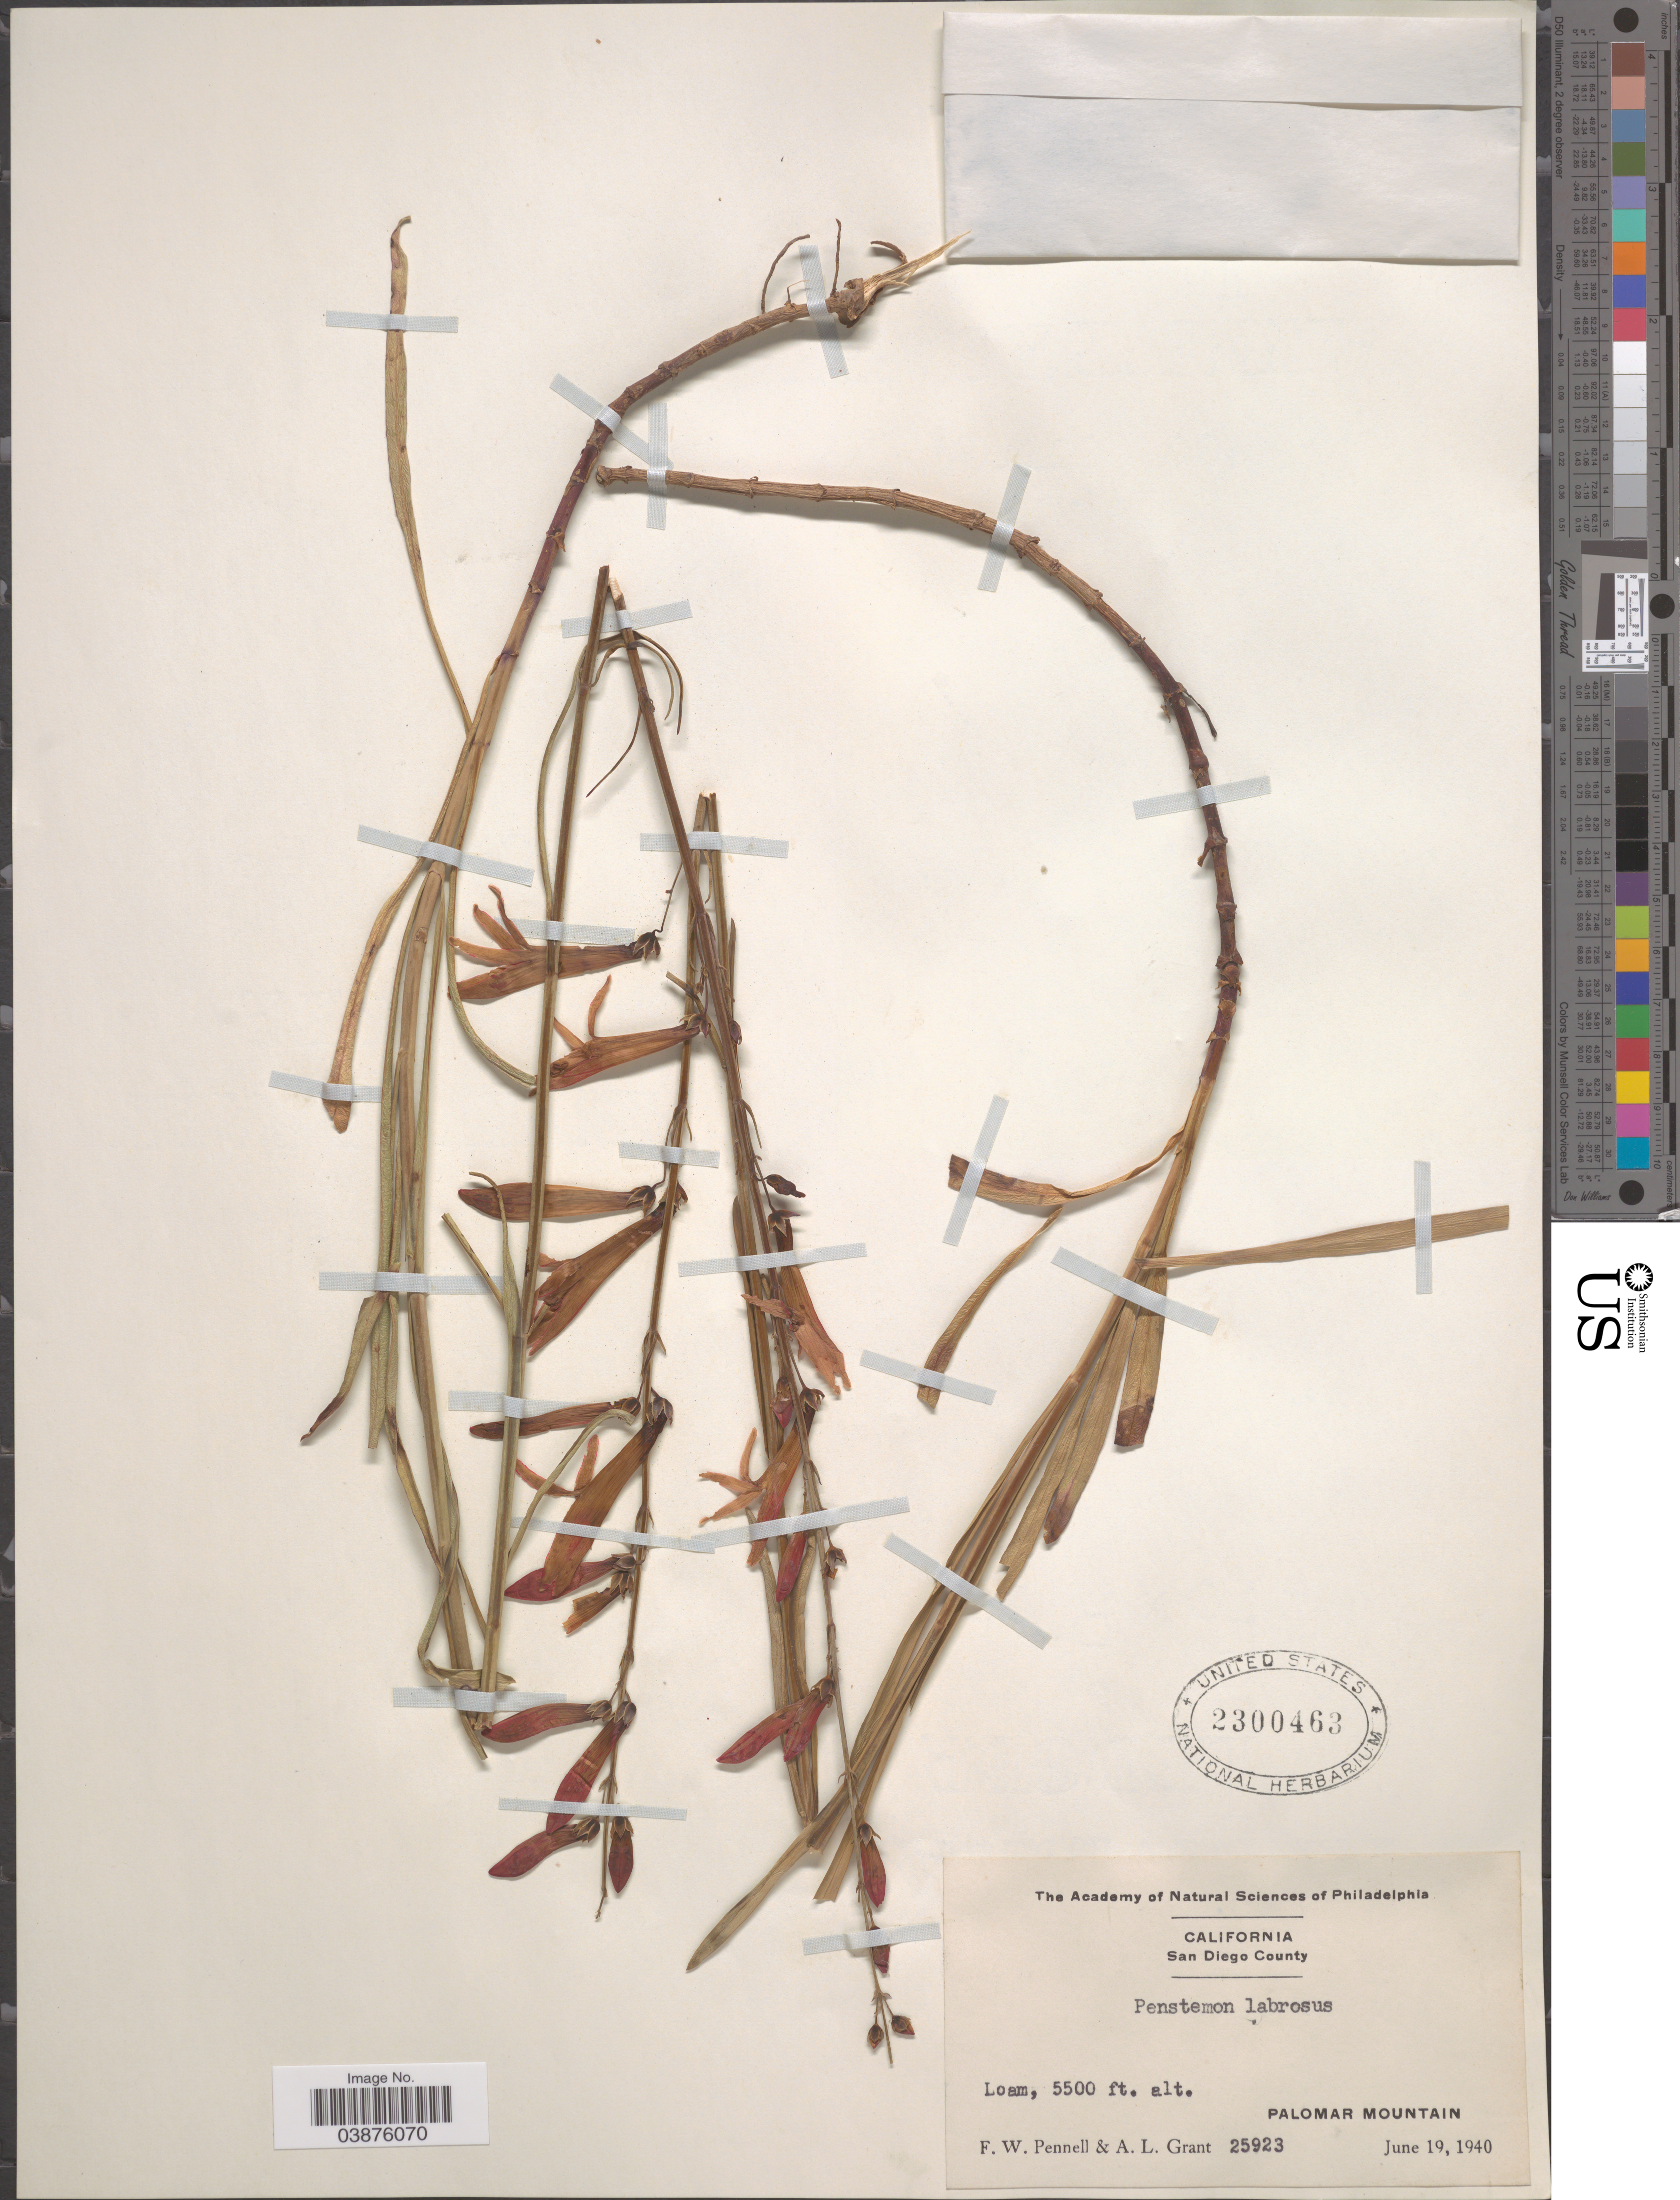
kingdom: Plantae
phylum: Tracheophyta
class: Magnoliopsida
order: Lamiales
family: Plantaginaceae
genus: Penstemon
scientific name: Penstemon labrosus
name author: (A. Gray) Mast. ex Hook. f.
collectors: F. W. Pennell & A. L. Grant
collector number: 25923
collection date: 1940-06-19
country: United States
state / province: California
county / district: San Diego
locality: San Diego County. Palomar Mountain.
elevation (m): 1676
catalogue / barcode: US 2300463